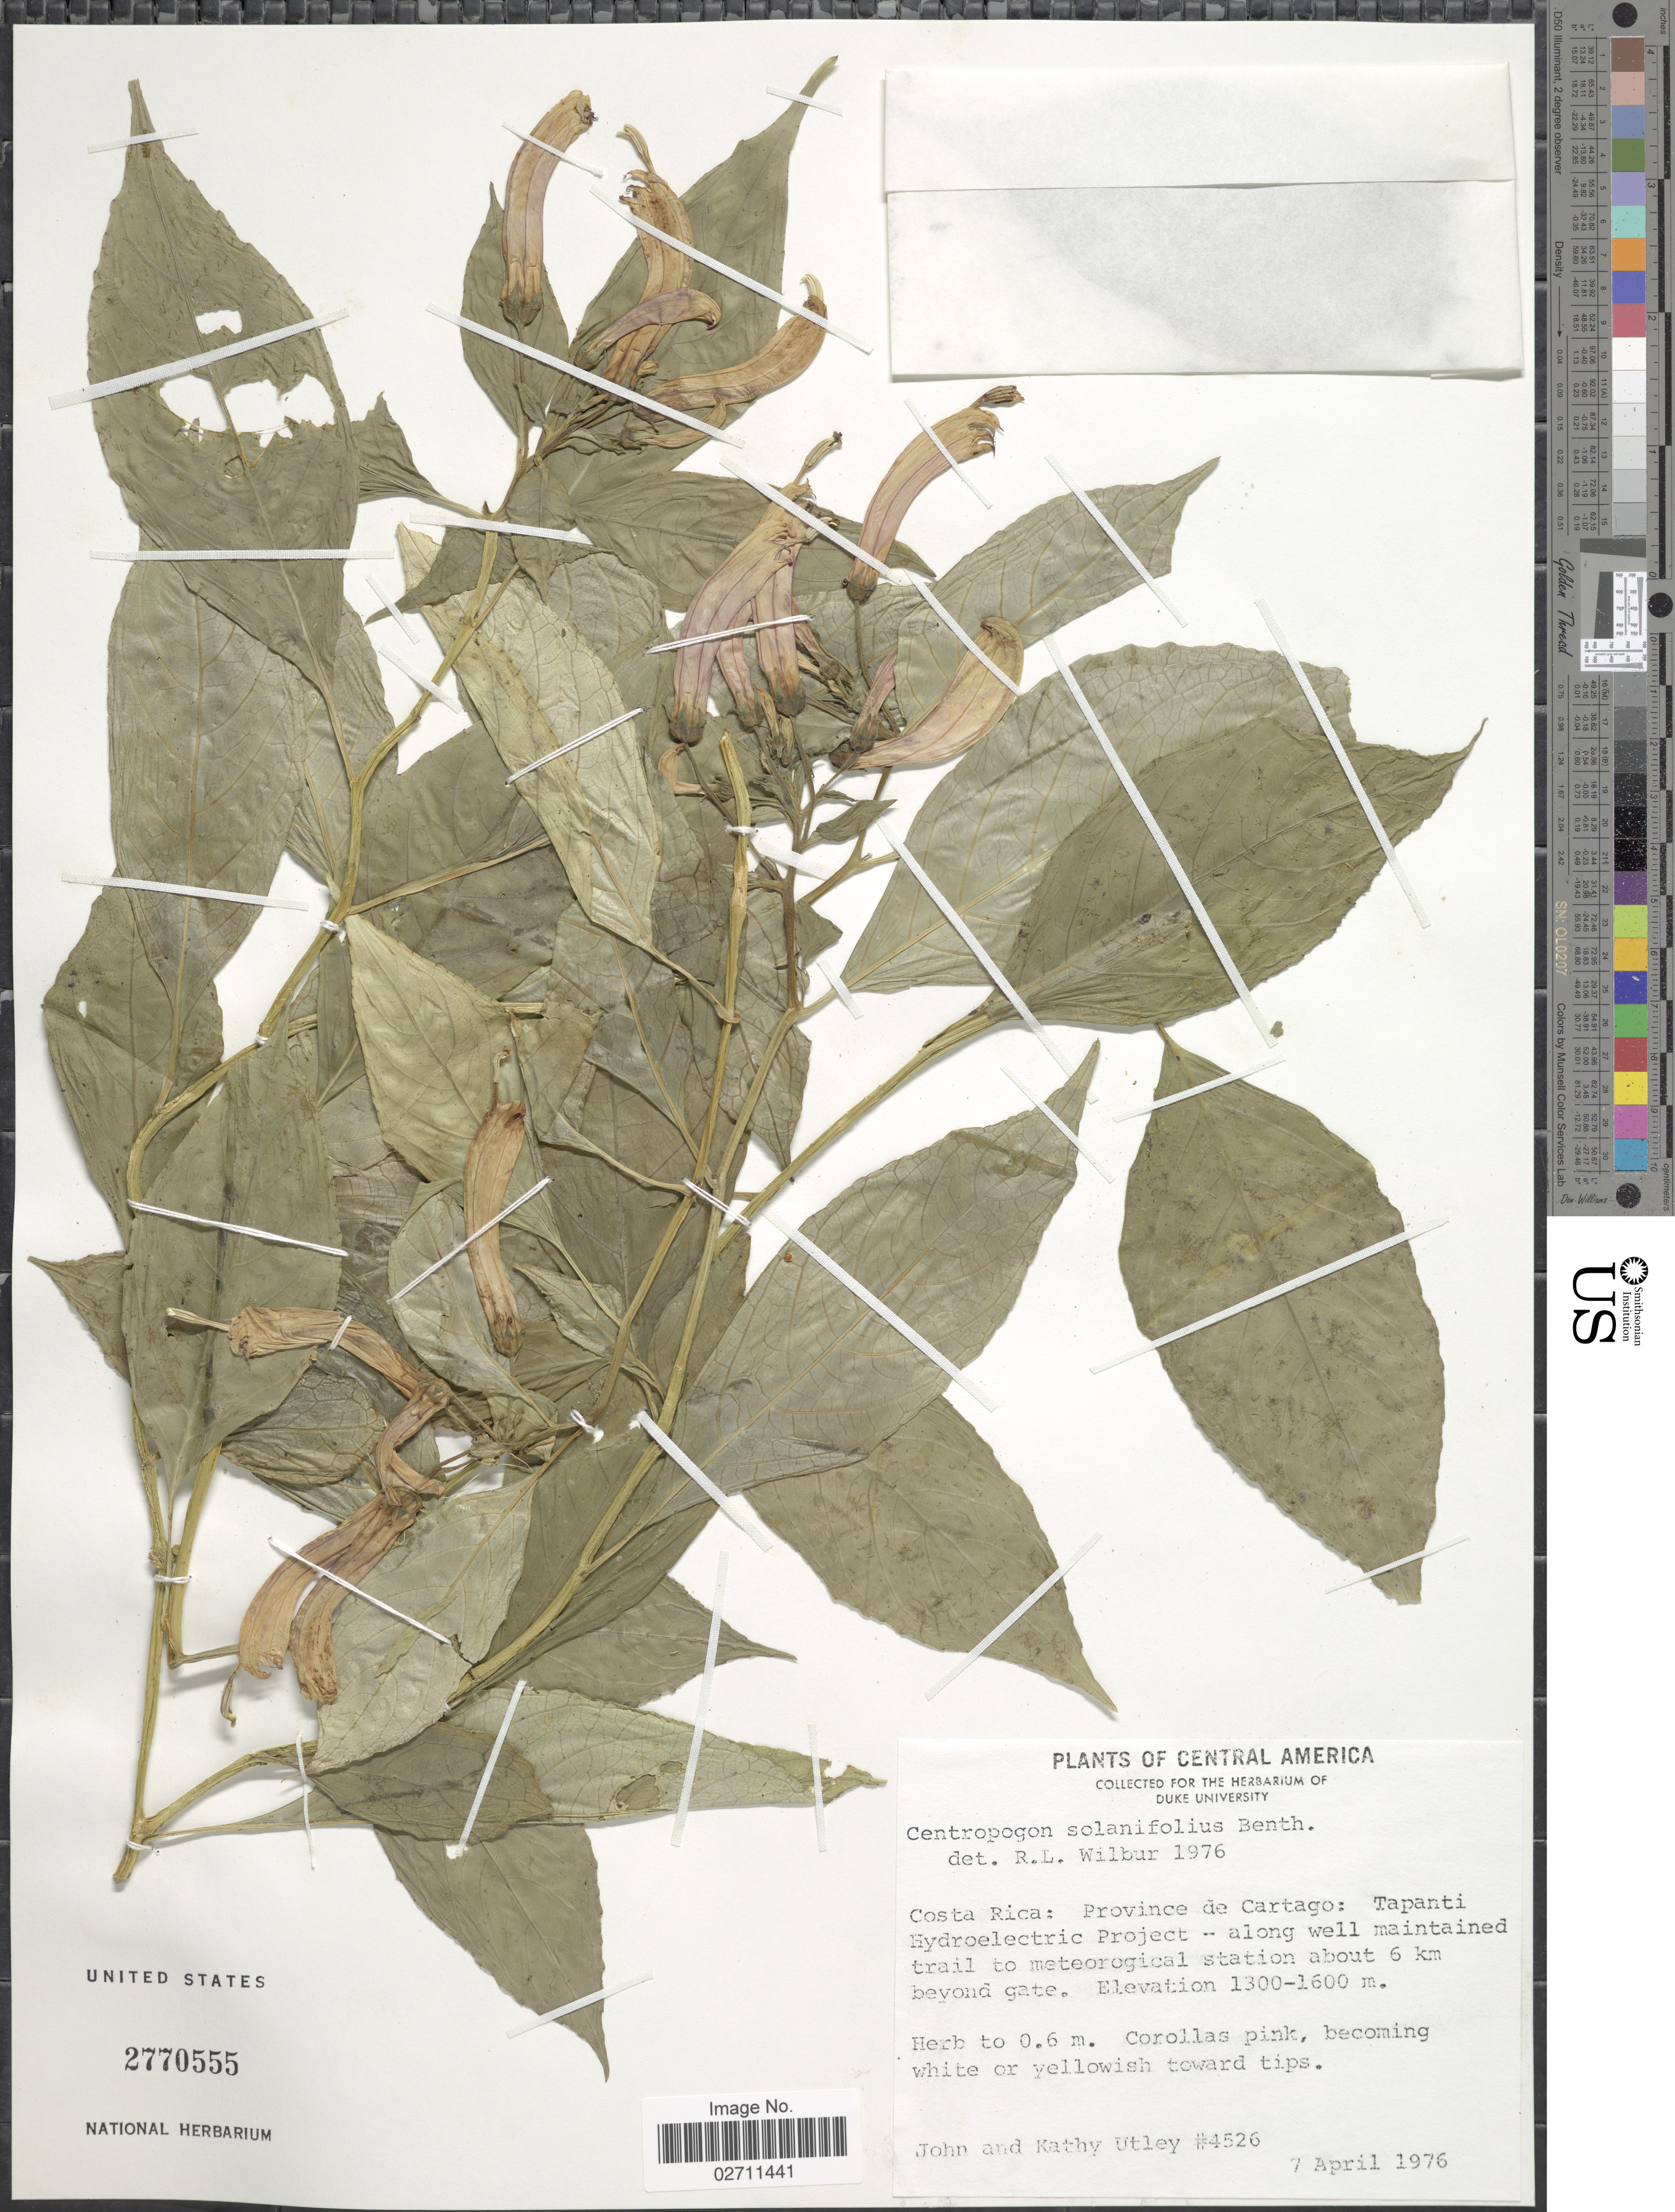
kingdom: Plantae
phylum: Tracheophyta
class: Magnoliopsida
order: Asterales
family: Campanulaceae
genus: Centropogon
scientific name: Centropogon solanifolius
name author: Benth.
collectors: J. F. Utley & K. Burt-Utley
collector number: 4526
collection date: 1976-04-07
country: Costa Rica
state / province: Cartago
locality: Tapanti Hydroelectric Project-along well maintained trail to meteorogical station about 6 km beyond gate.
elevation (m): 1300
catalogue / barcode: US 2770555